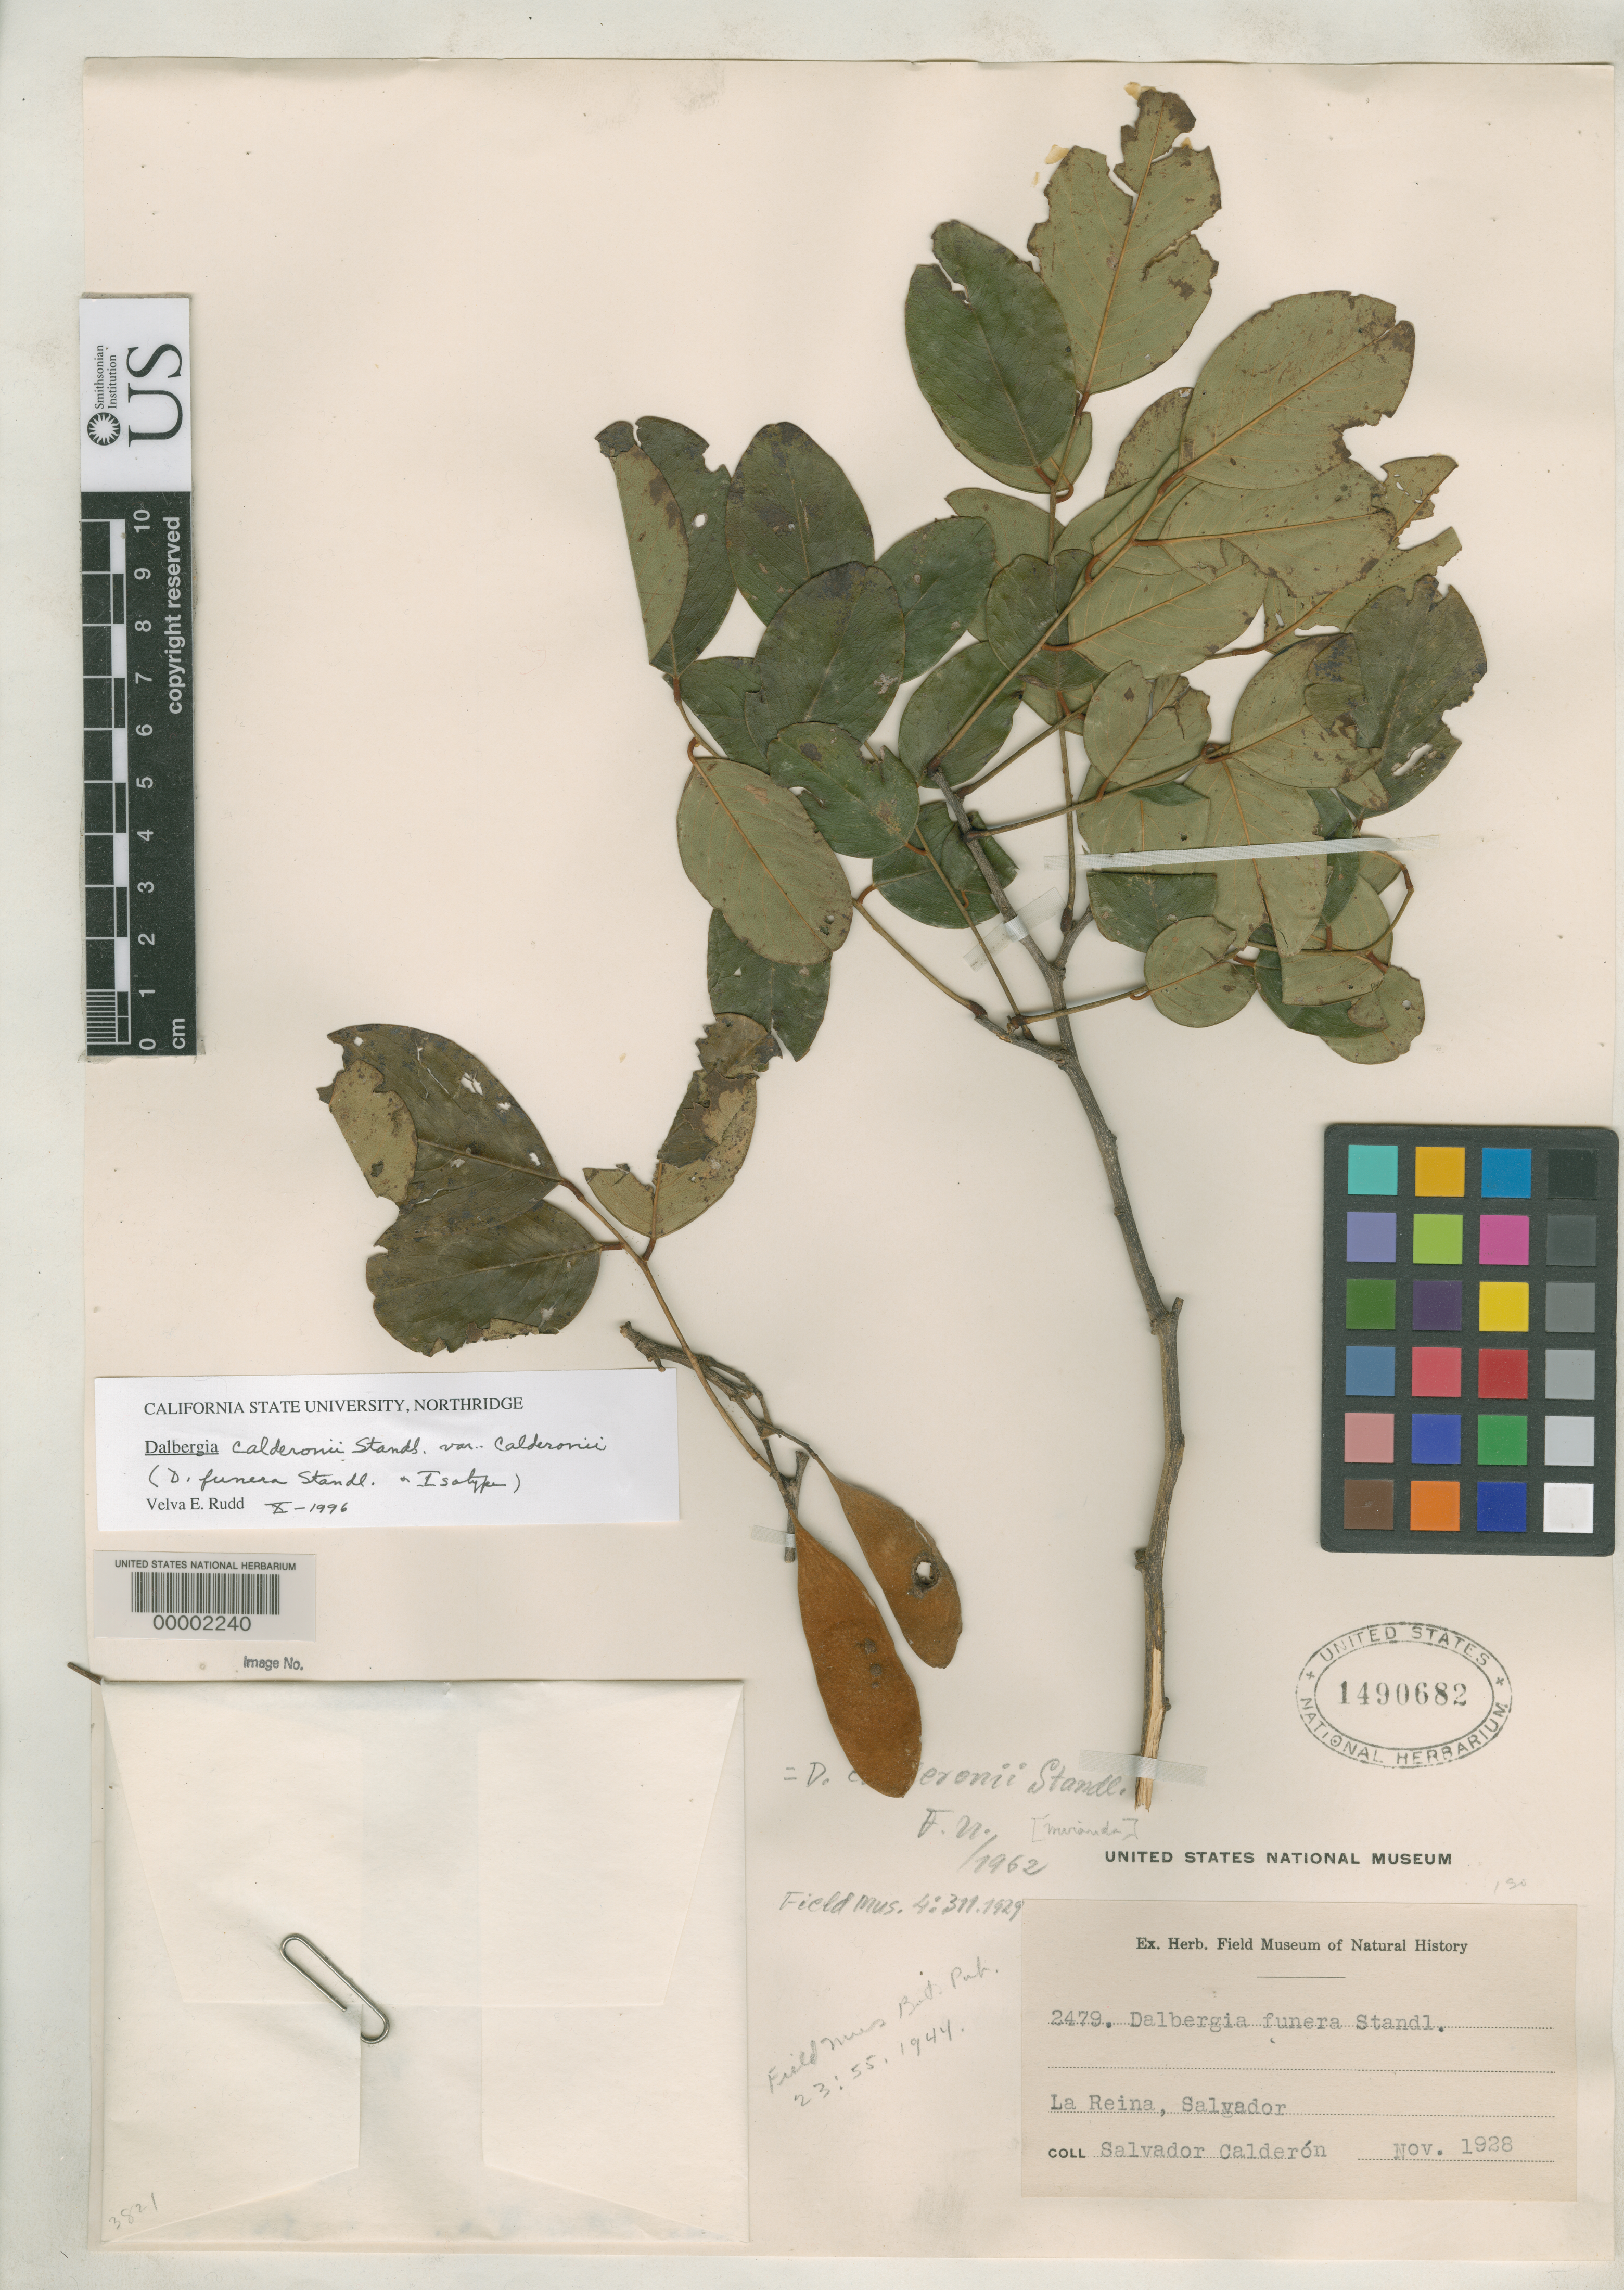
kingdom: Plantae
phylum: Tracheophyta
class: Magnoliopsida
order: Fabales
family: Fabaceae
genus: Dalbergia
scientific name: Dalbergia funera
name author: Standl.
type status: Isotype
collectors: S. Calderón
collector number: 2479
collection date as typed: Nov 1928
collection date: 1928-11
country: El Salvador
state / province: Chalatenango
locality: La Reina.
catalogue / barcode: US 1490682